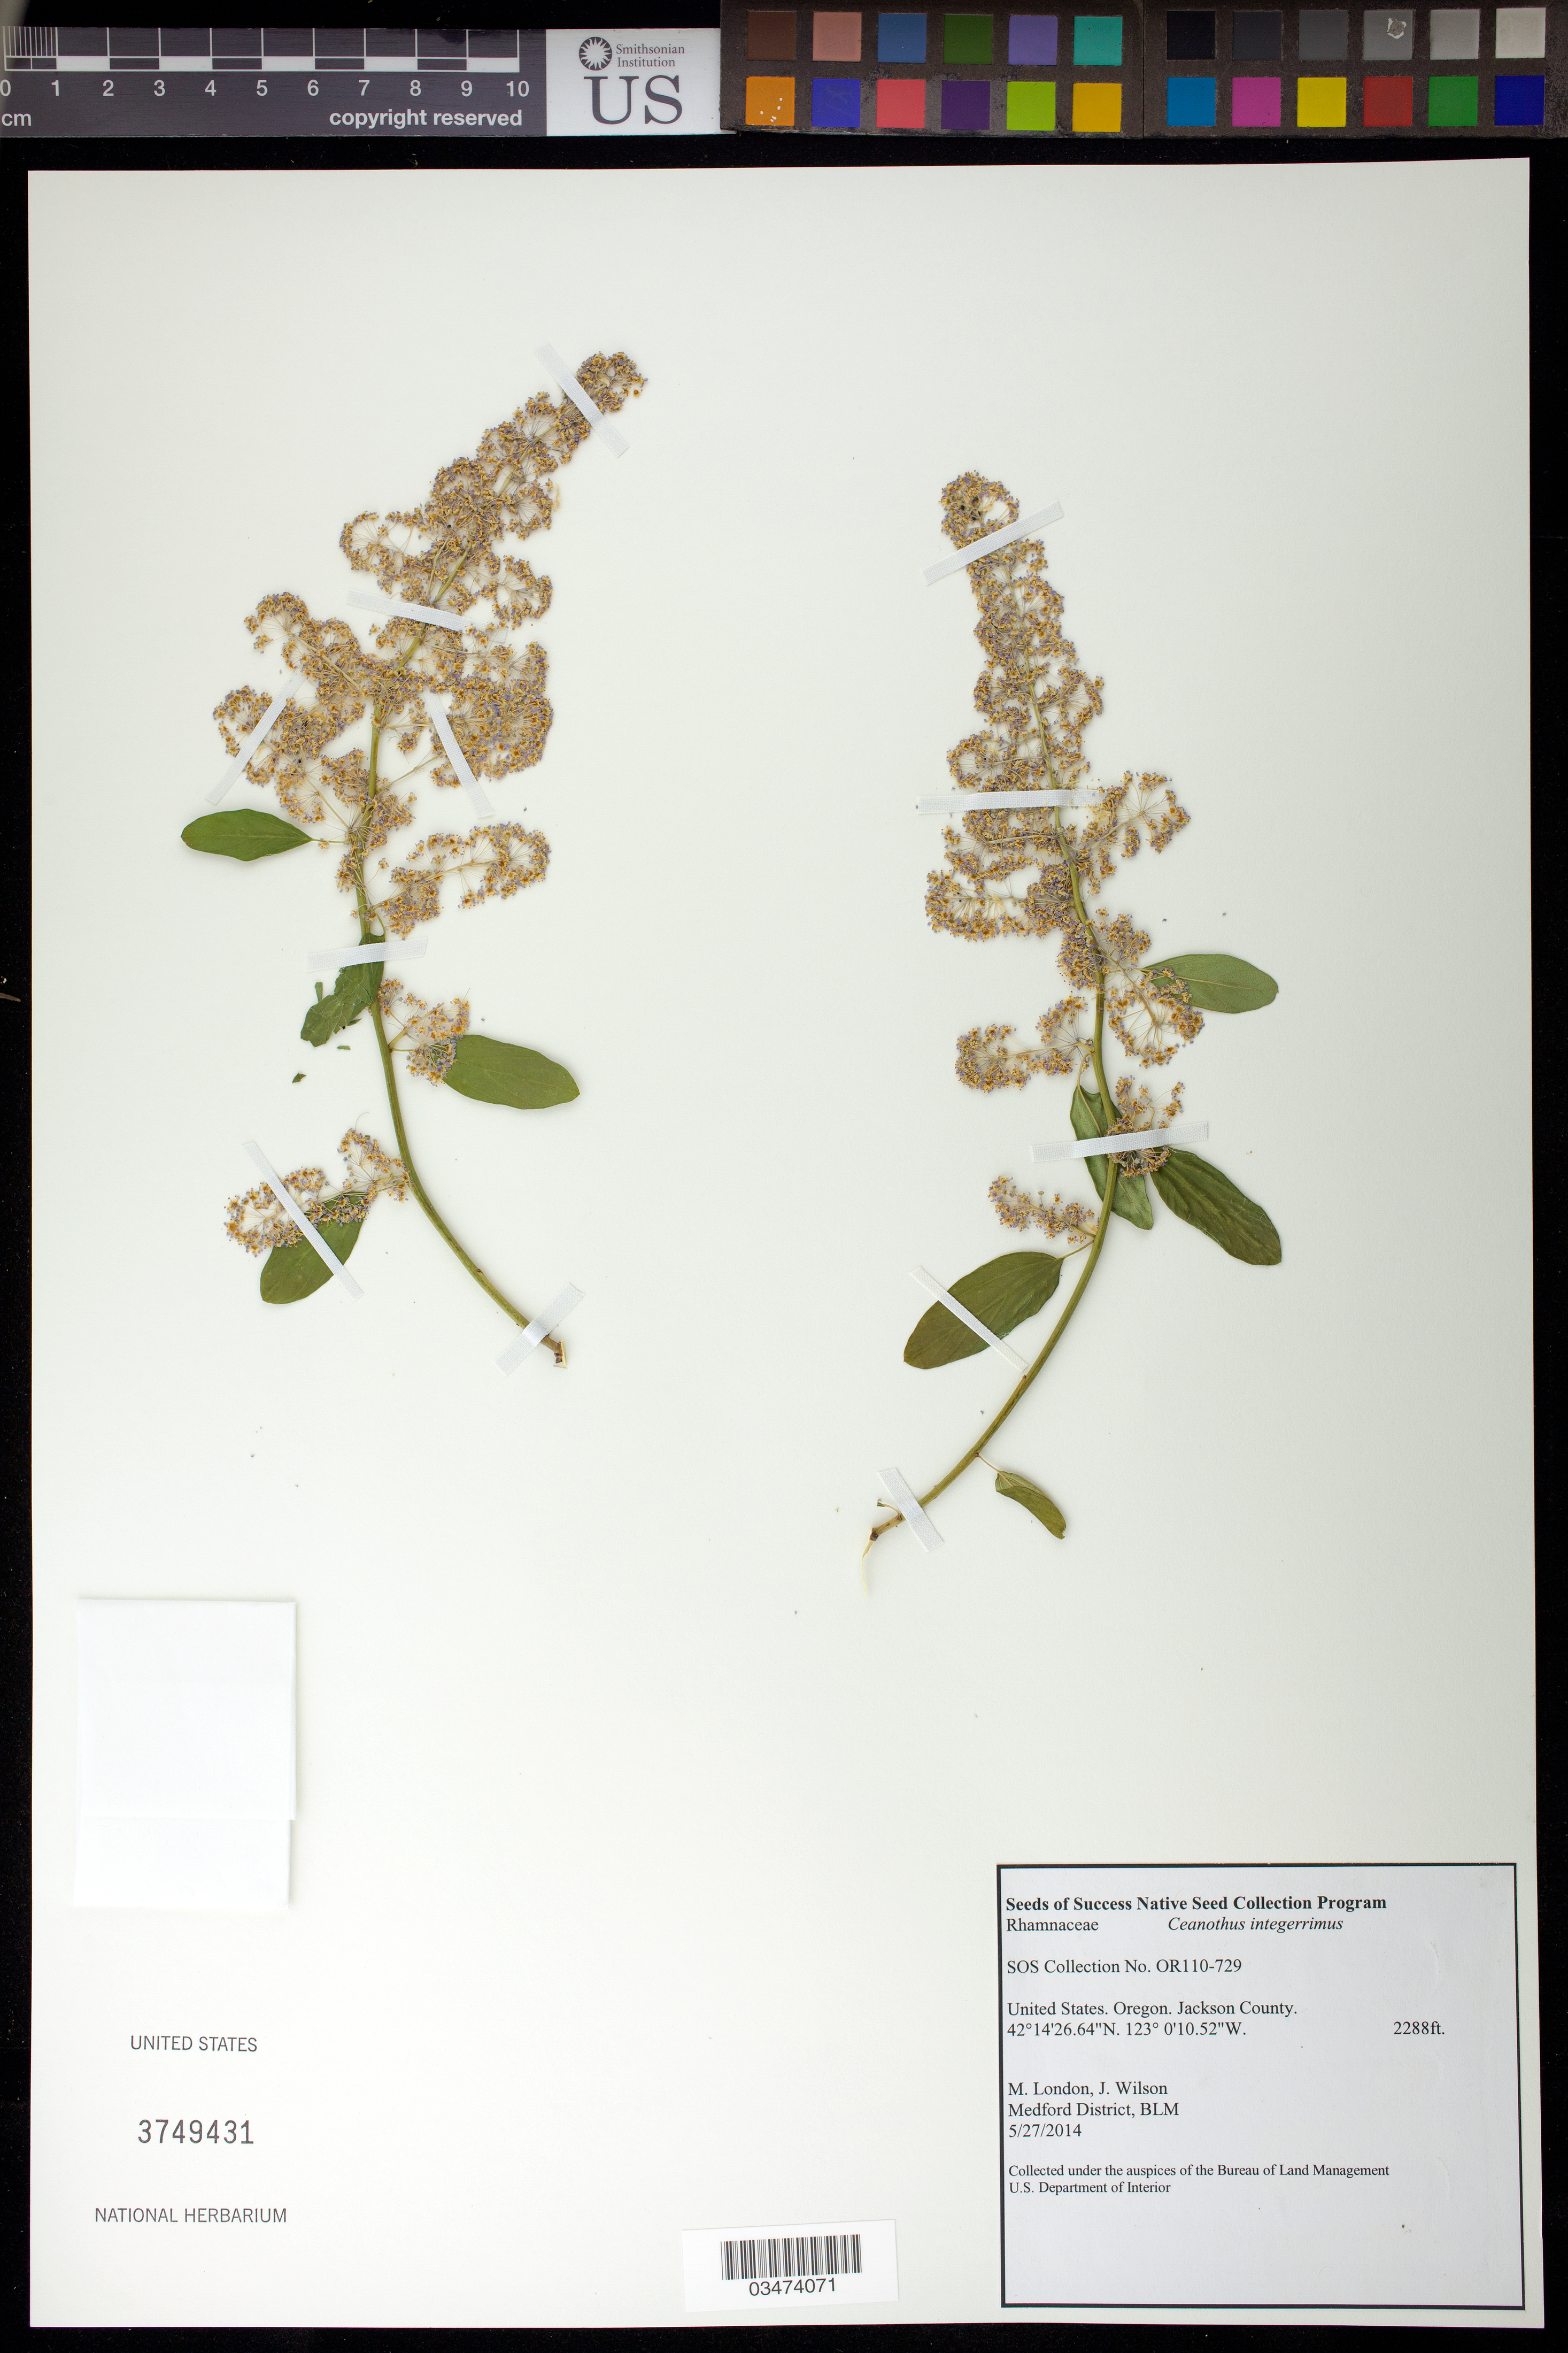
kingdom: Plantae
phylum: Tracheophyta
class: Magnoliopsida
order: Rosales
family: Rhamnaceae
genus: Ceanothus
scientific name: Ceanothus integerrimus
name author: Hook. & Arn.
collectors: M. London & J. Wilson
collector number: OR110-729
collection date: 2014-05-27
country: United States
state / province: Oregon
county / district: Jackson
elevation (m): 697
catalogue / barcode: US 3749431